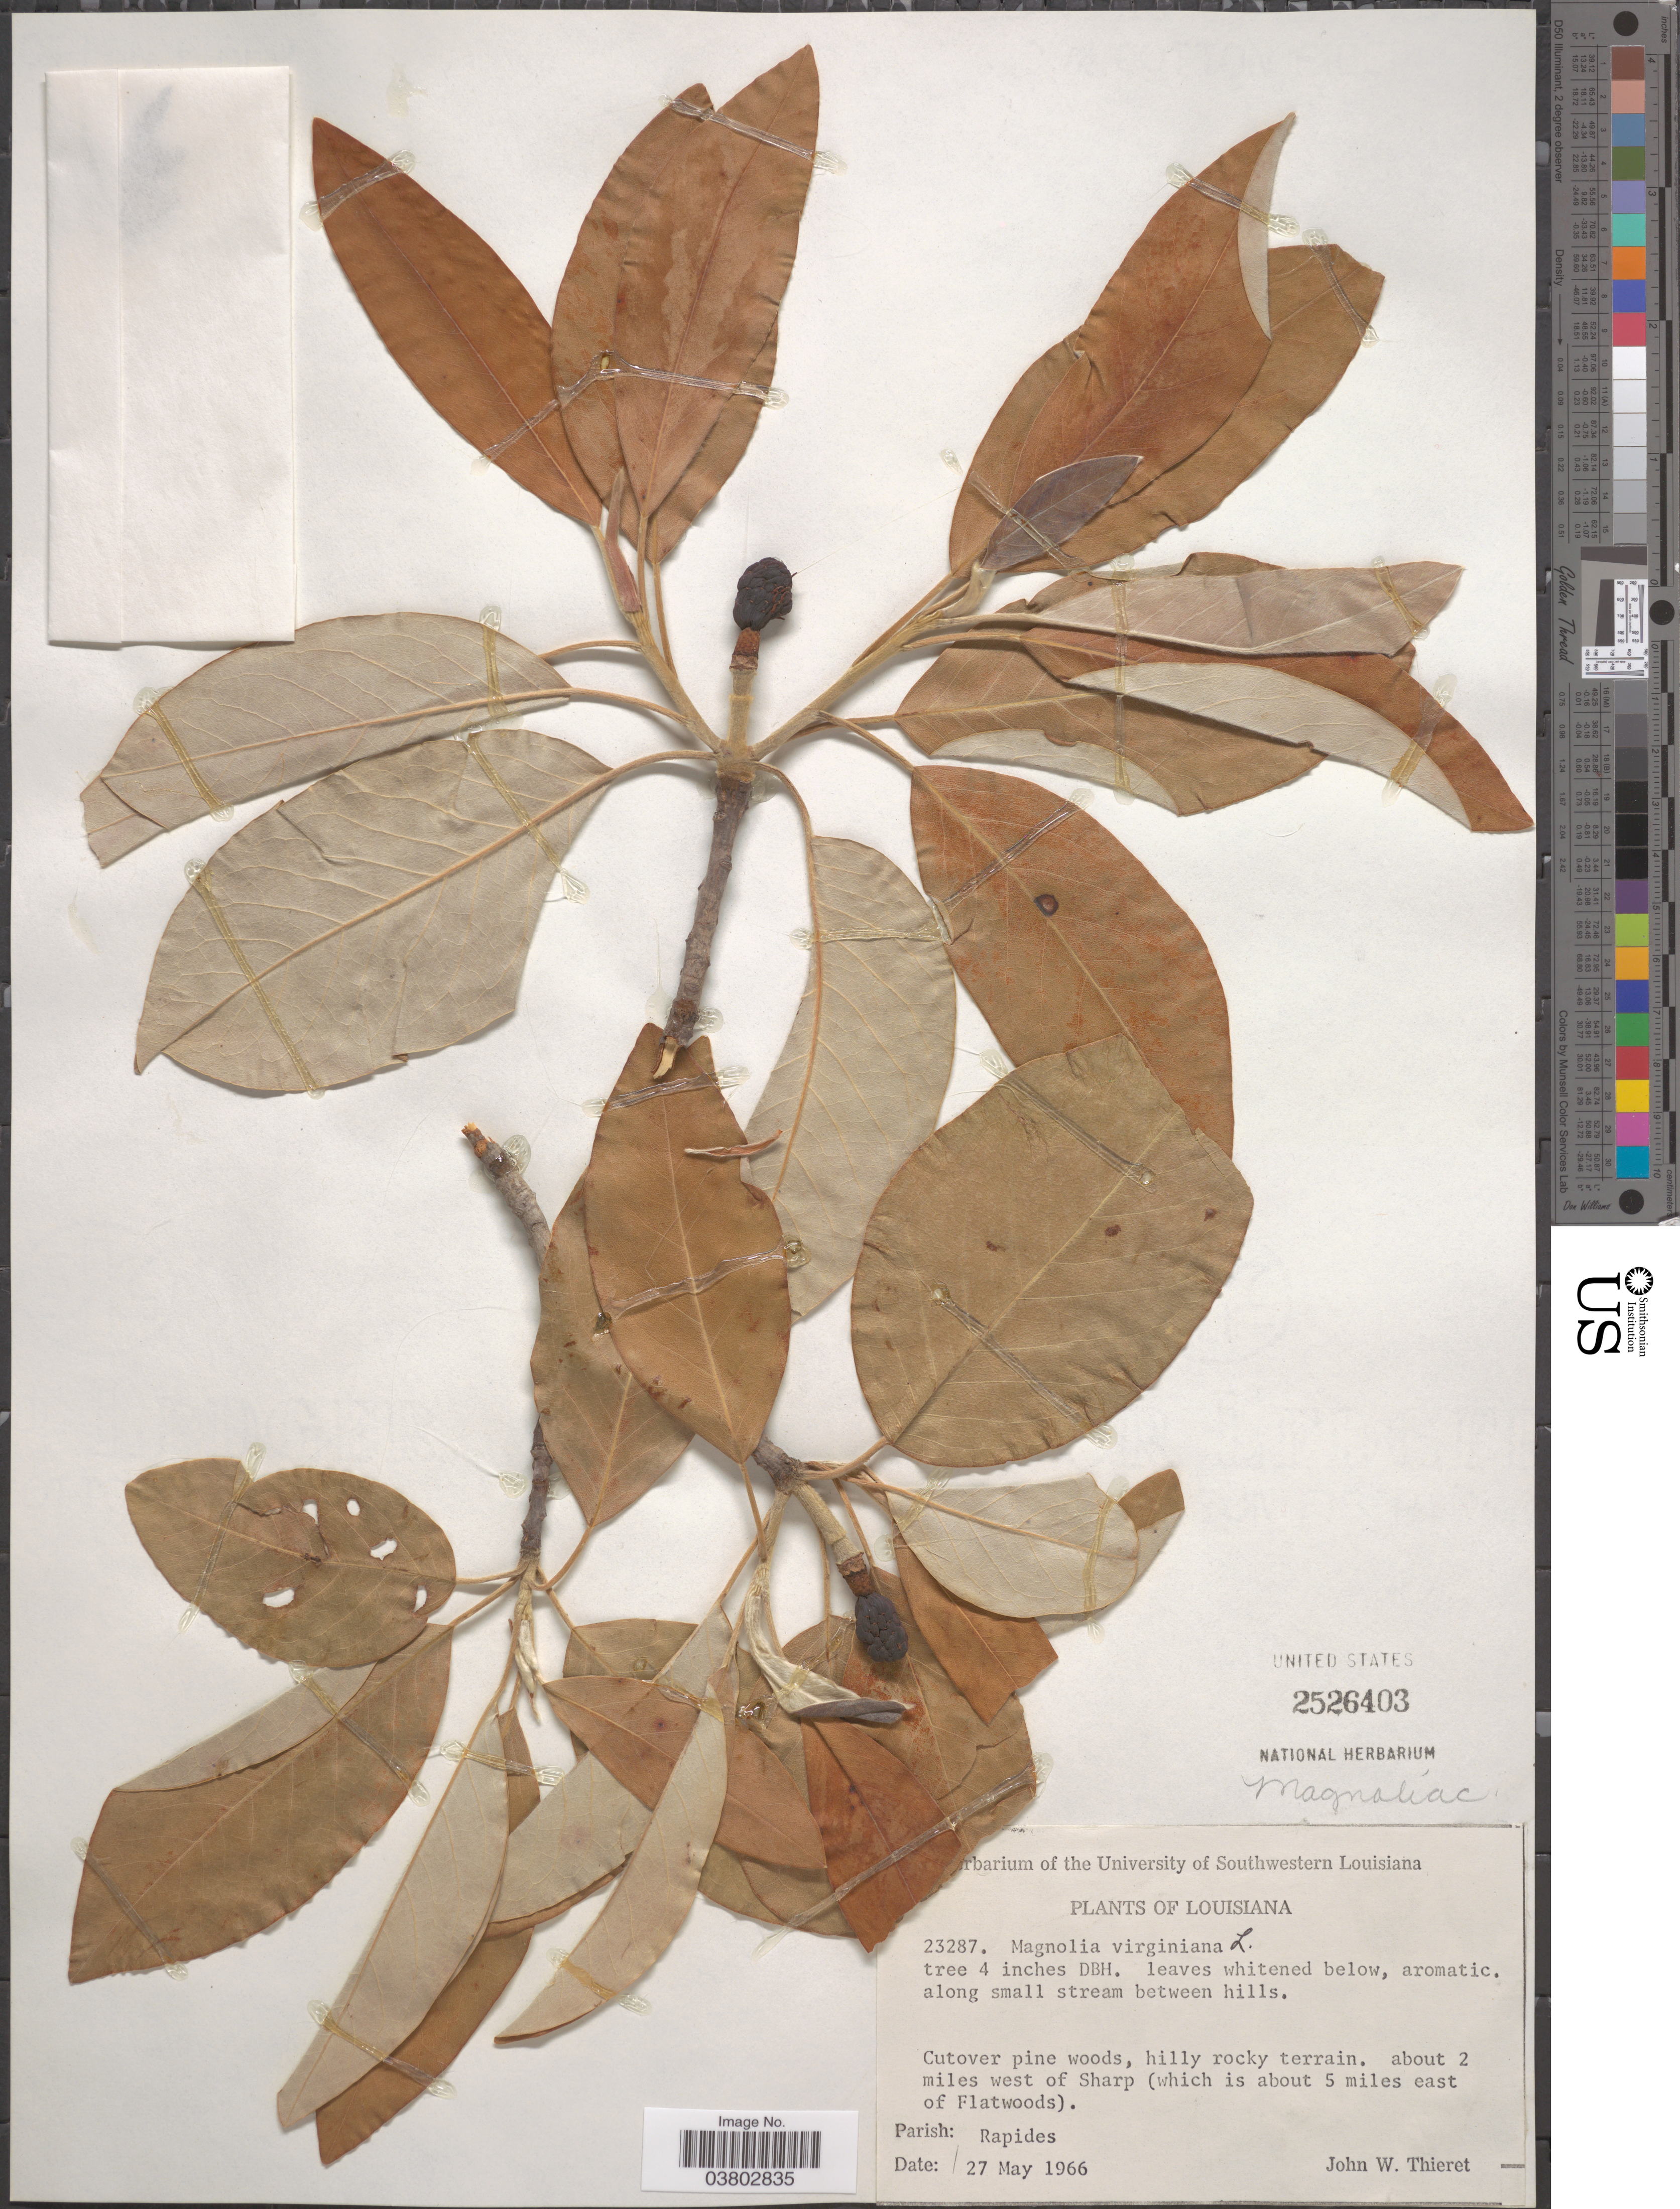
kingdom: Plantae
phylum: Tracheophyta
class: Magnoliopsida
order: Magnoliales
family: Magnoliaceae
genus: Magnolia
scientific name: Magnolia virginiana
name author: L.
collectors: J. W. Thieret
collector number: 23287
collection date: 1966-05-27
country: United States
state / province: Louisiana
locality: About 2 miles west of Sharp (which is about 5 miles east of Flatwoods). Parish: Rapides [unsure placement].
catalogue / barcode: US 2526403